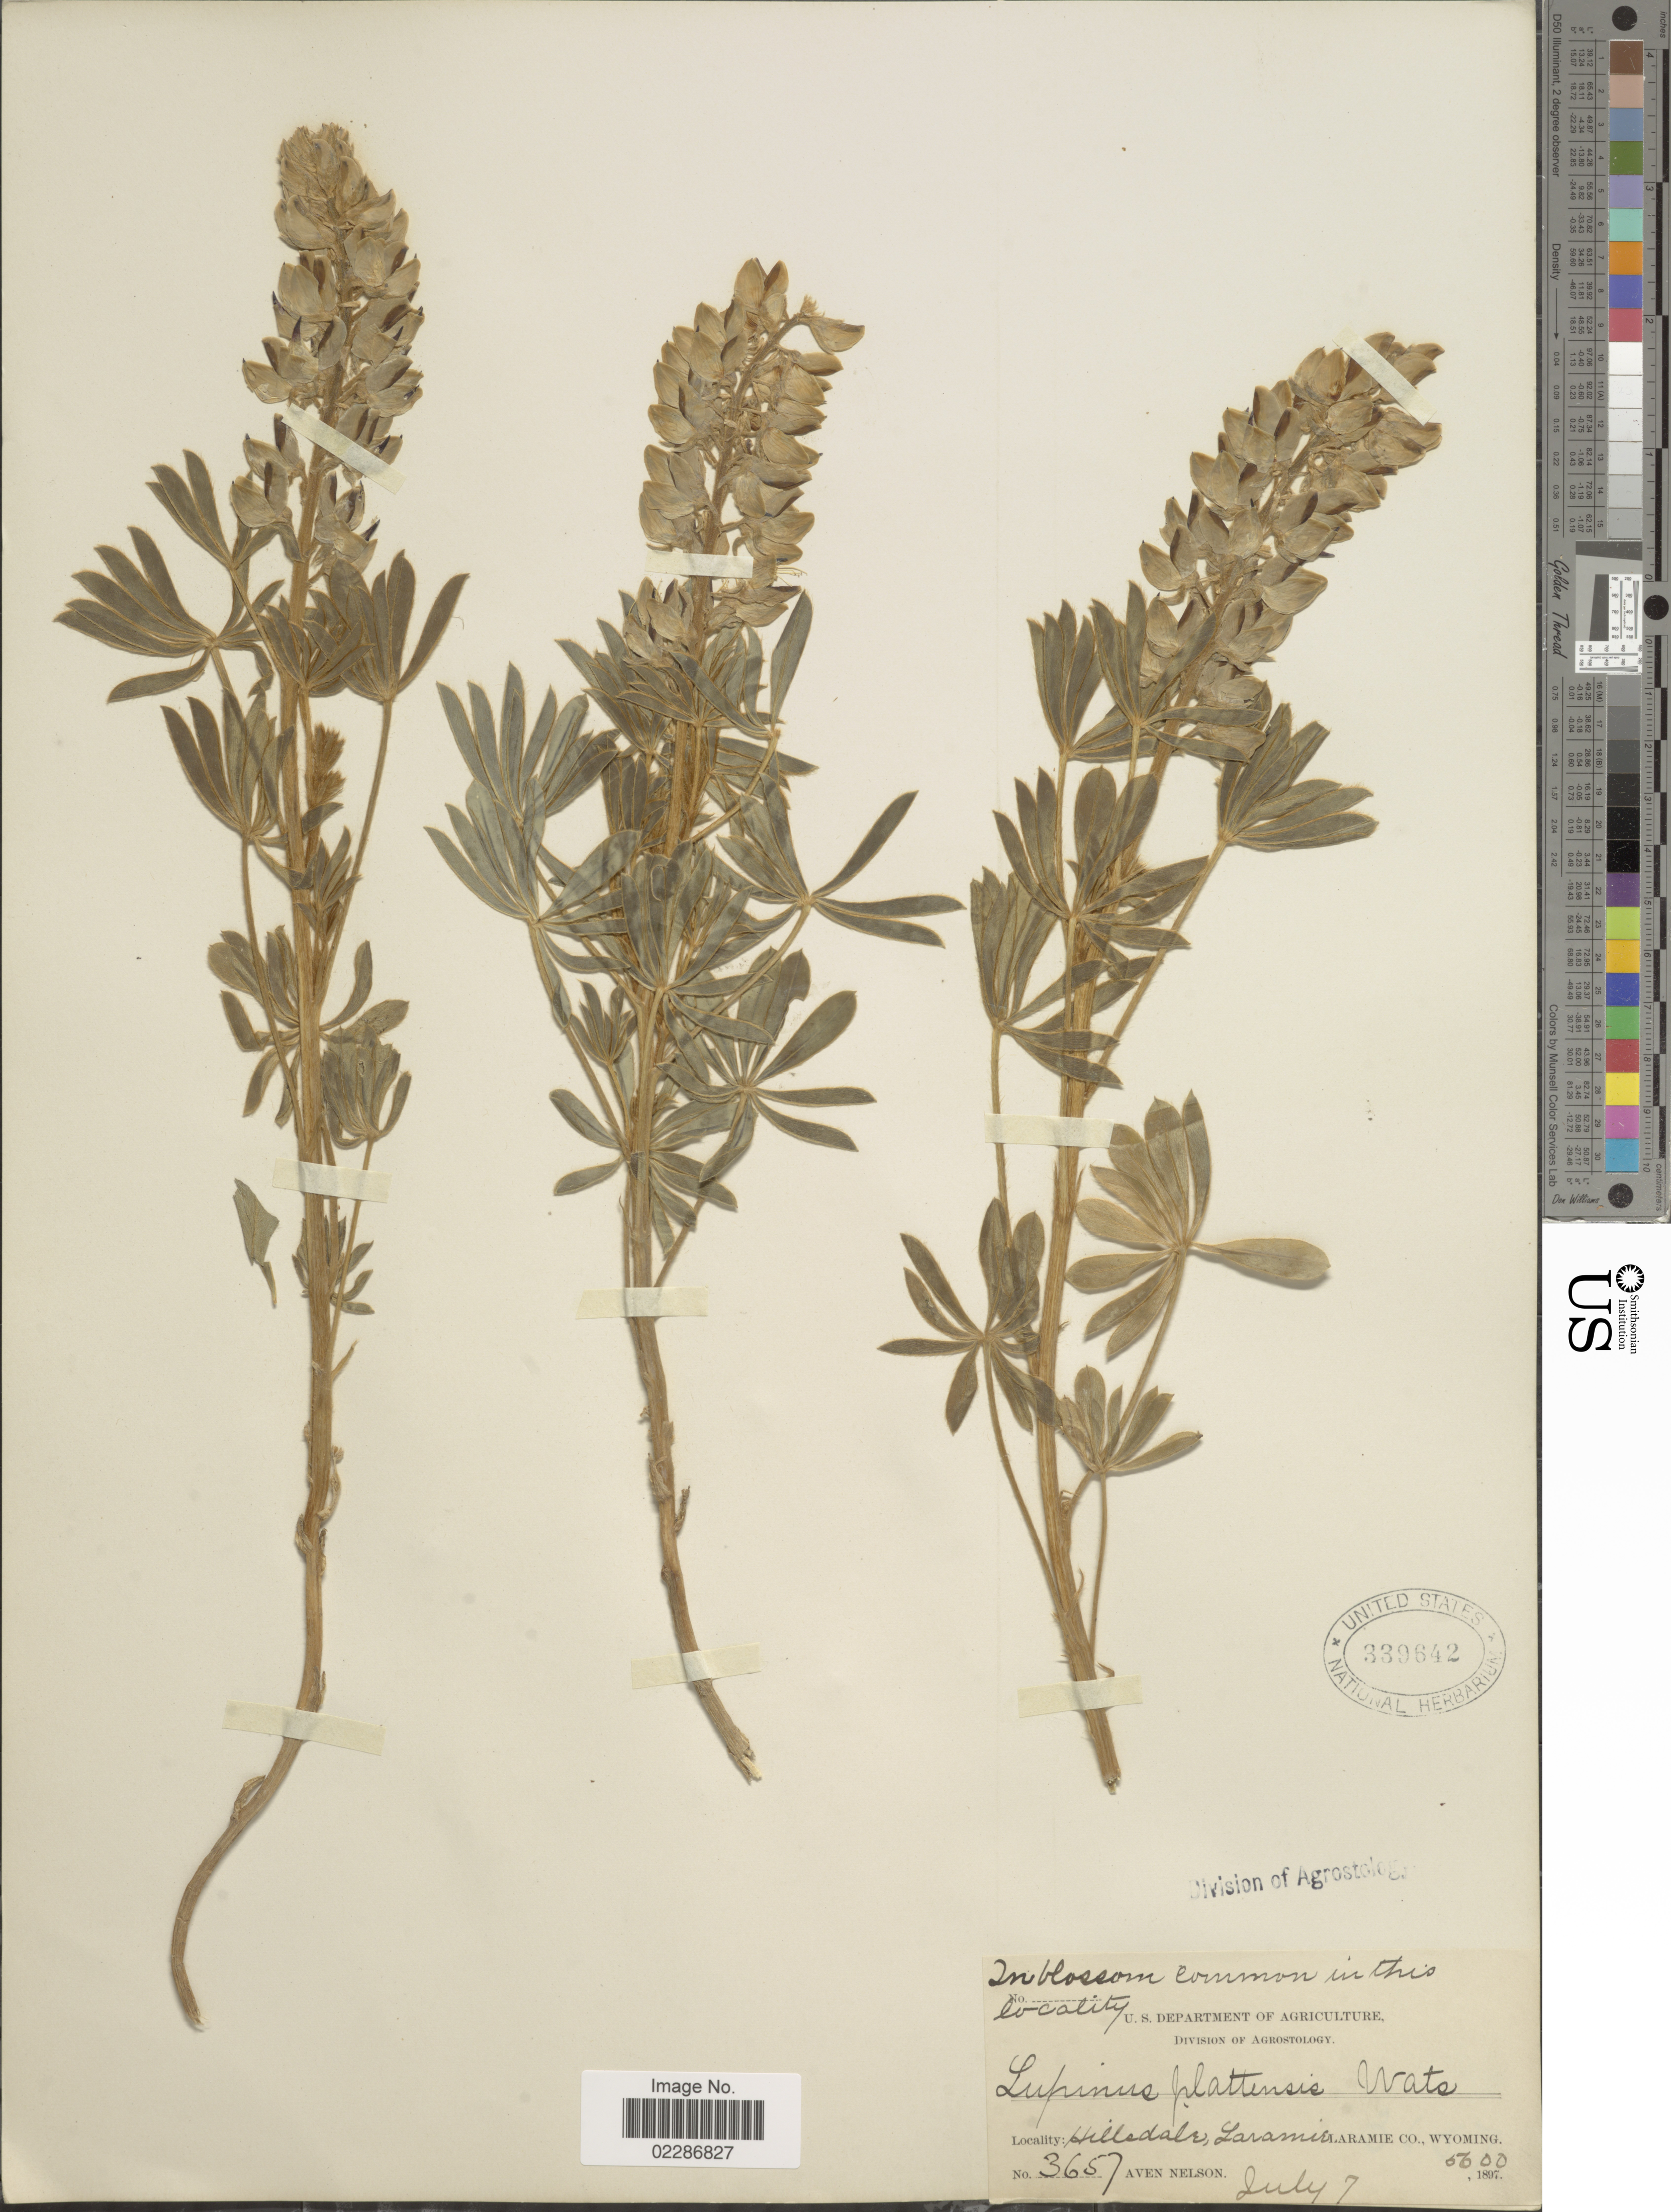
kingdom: Plantae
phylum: Tracheophyta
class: Magnoliopsida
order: Fabales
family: Fabaceae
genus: Lupinus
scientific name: Lupinus plattensis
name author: S. Watson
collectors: A. Nelson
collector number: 3657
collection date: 1897-07-07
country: United States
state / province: Wyoming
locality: Hillsdale, Laramie, Laramie Co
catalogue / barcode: US 339642